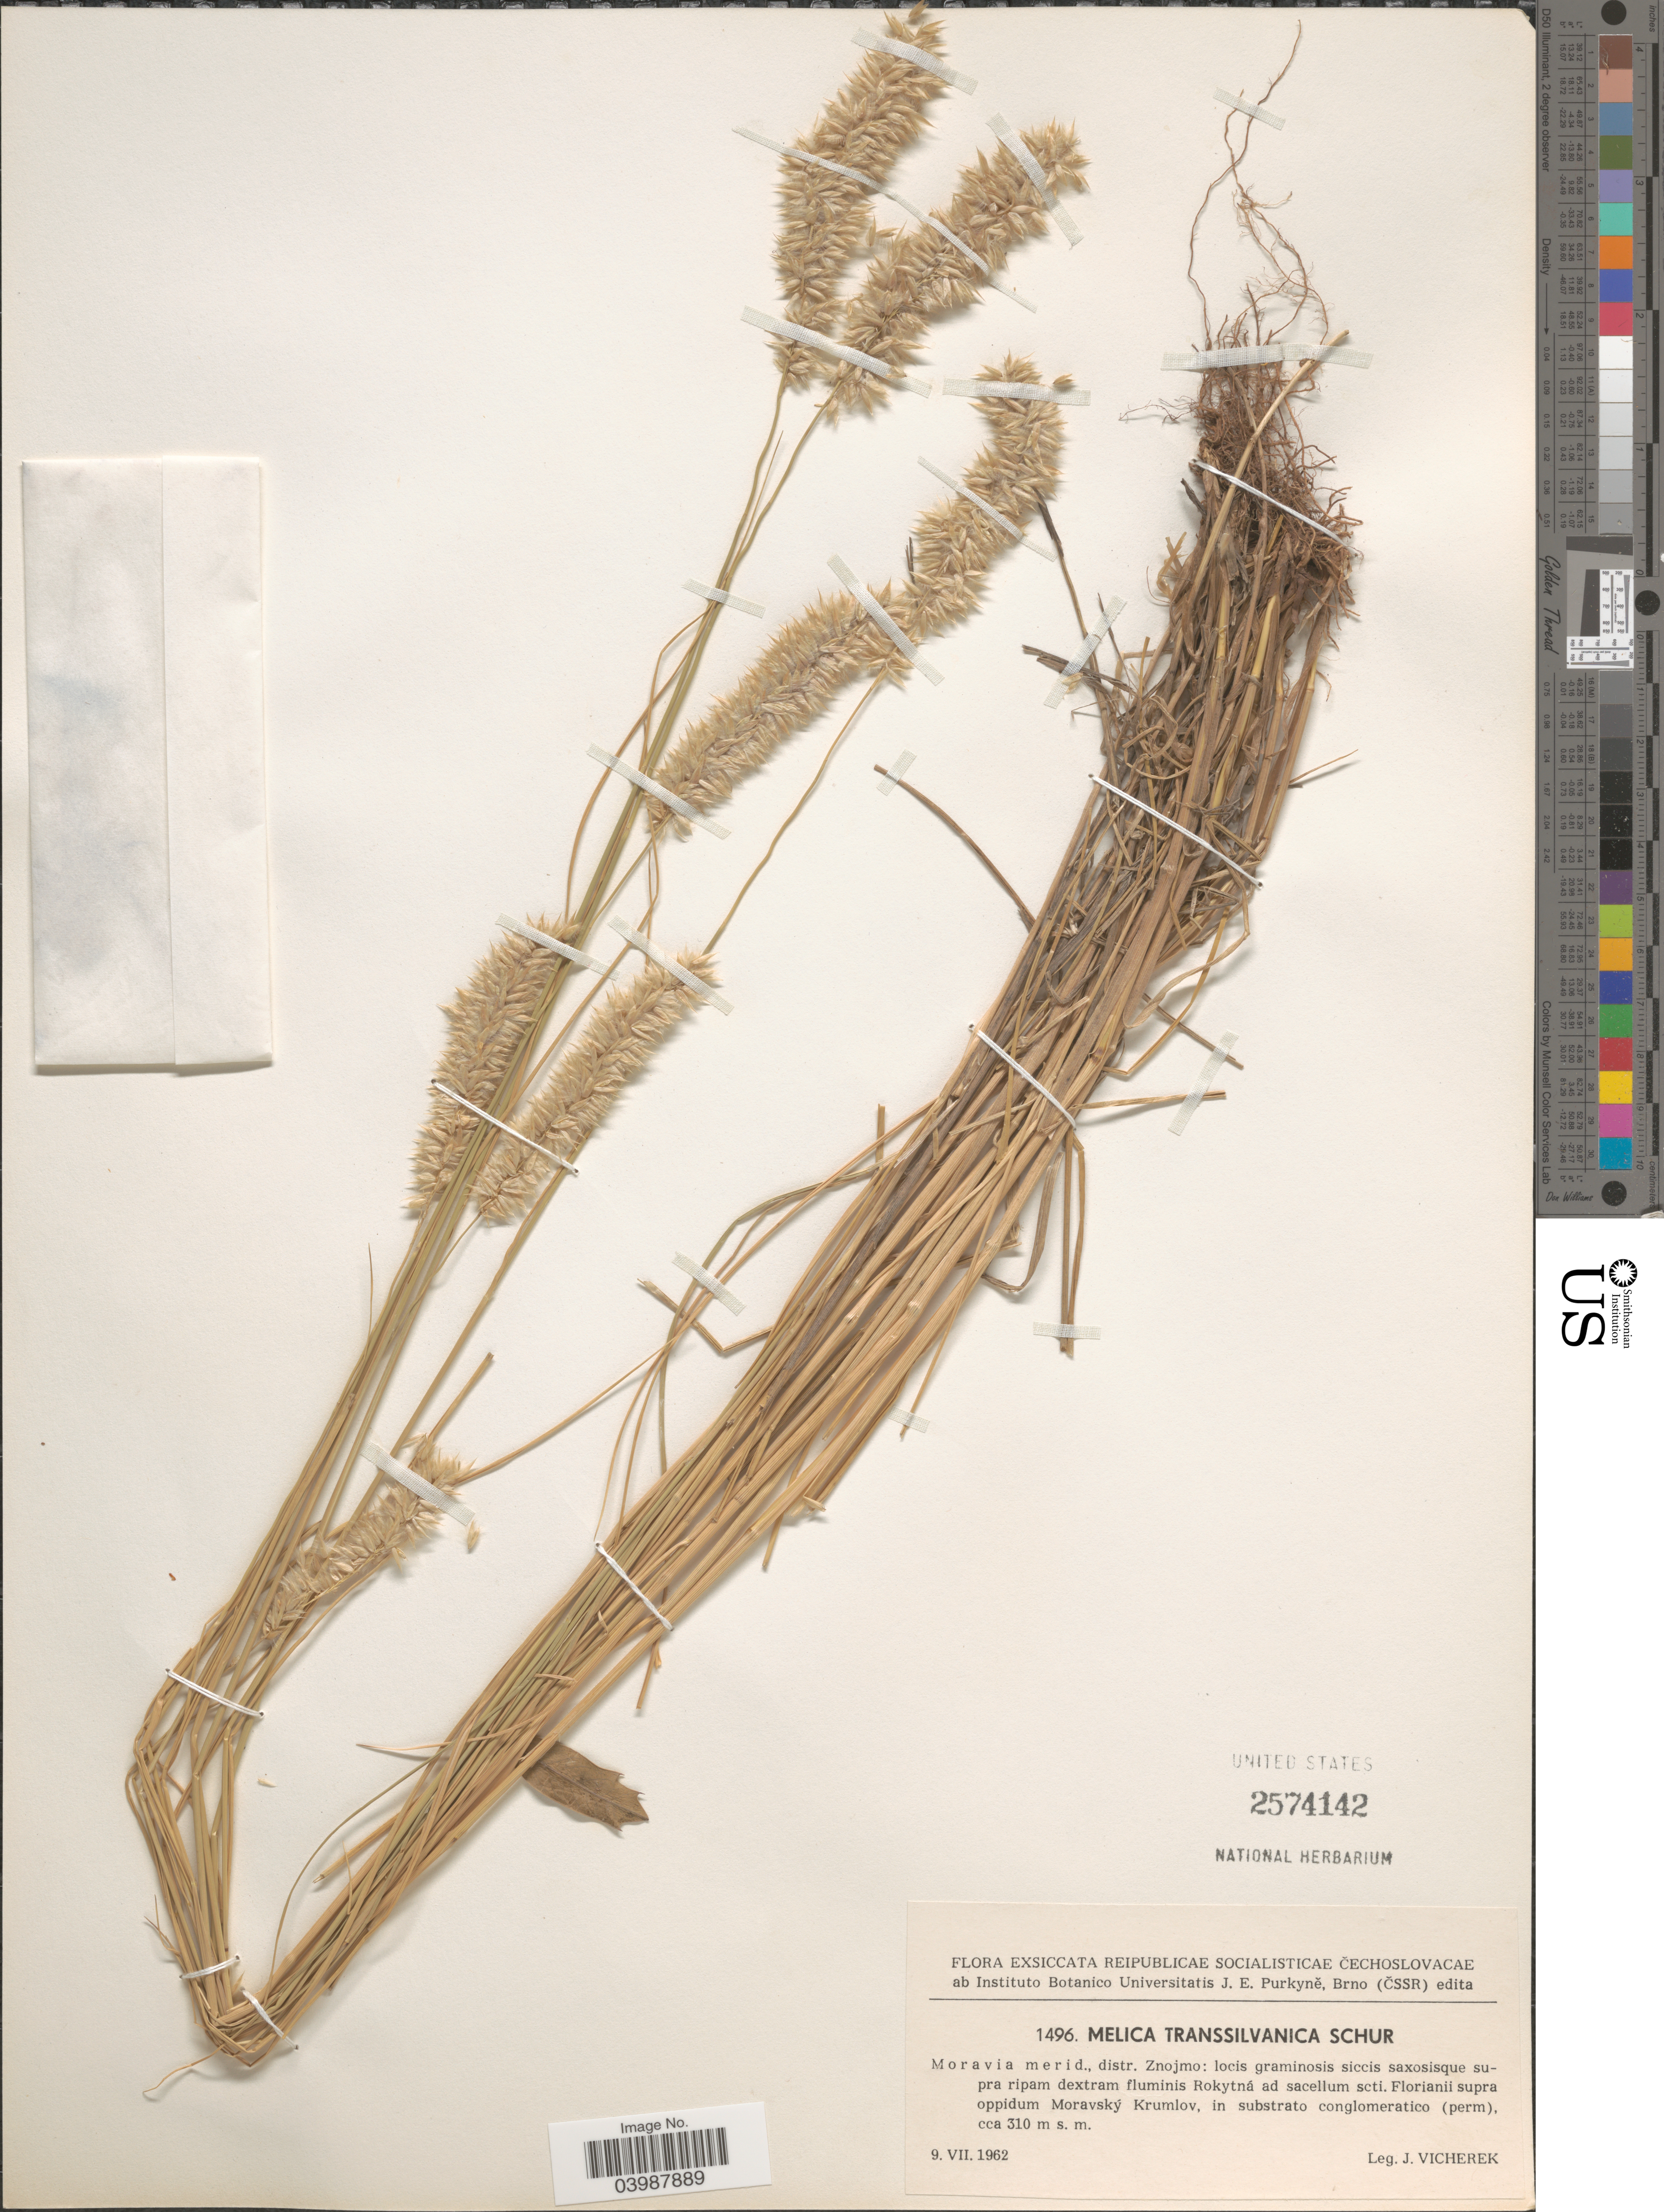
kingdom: Plantae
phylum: Tracheophyta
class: Liliopsida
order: Poales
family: Poaceae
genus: Melica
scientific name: Melica transsilvanica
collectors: Vicherek, J.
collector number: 1496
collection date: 1962-07-09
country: Czechia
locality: Moravia merid., distr. Znojmo: locis graminosis siccis saxosisque supra ripam dextram fluminis Rokytná ad sacellum scti. Florianii supra oppidum Marvský Krumlov.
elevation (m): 310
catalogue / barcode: US 2574142